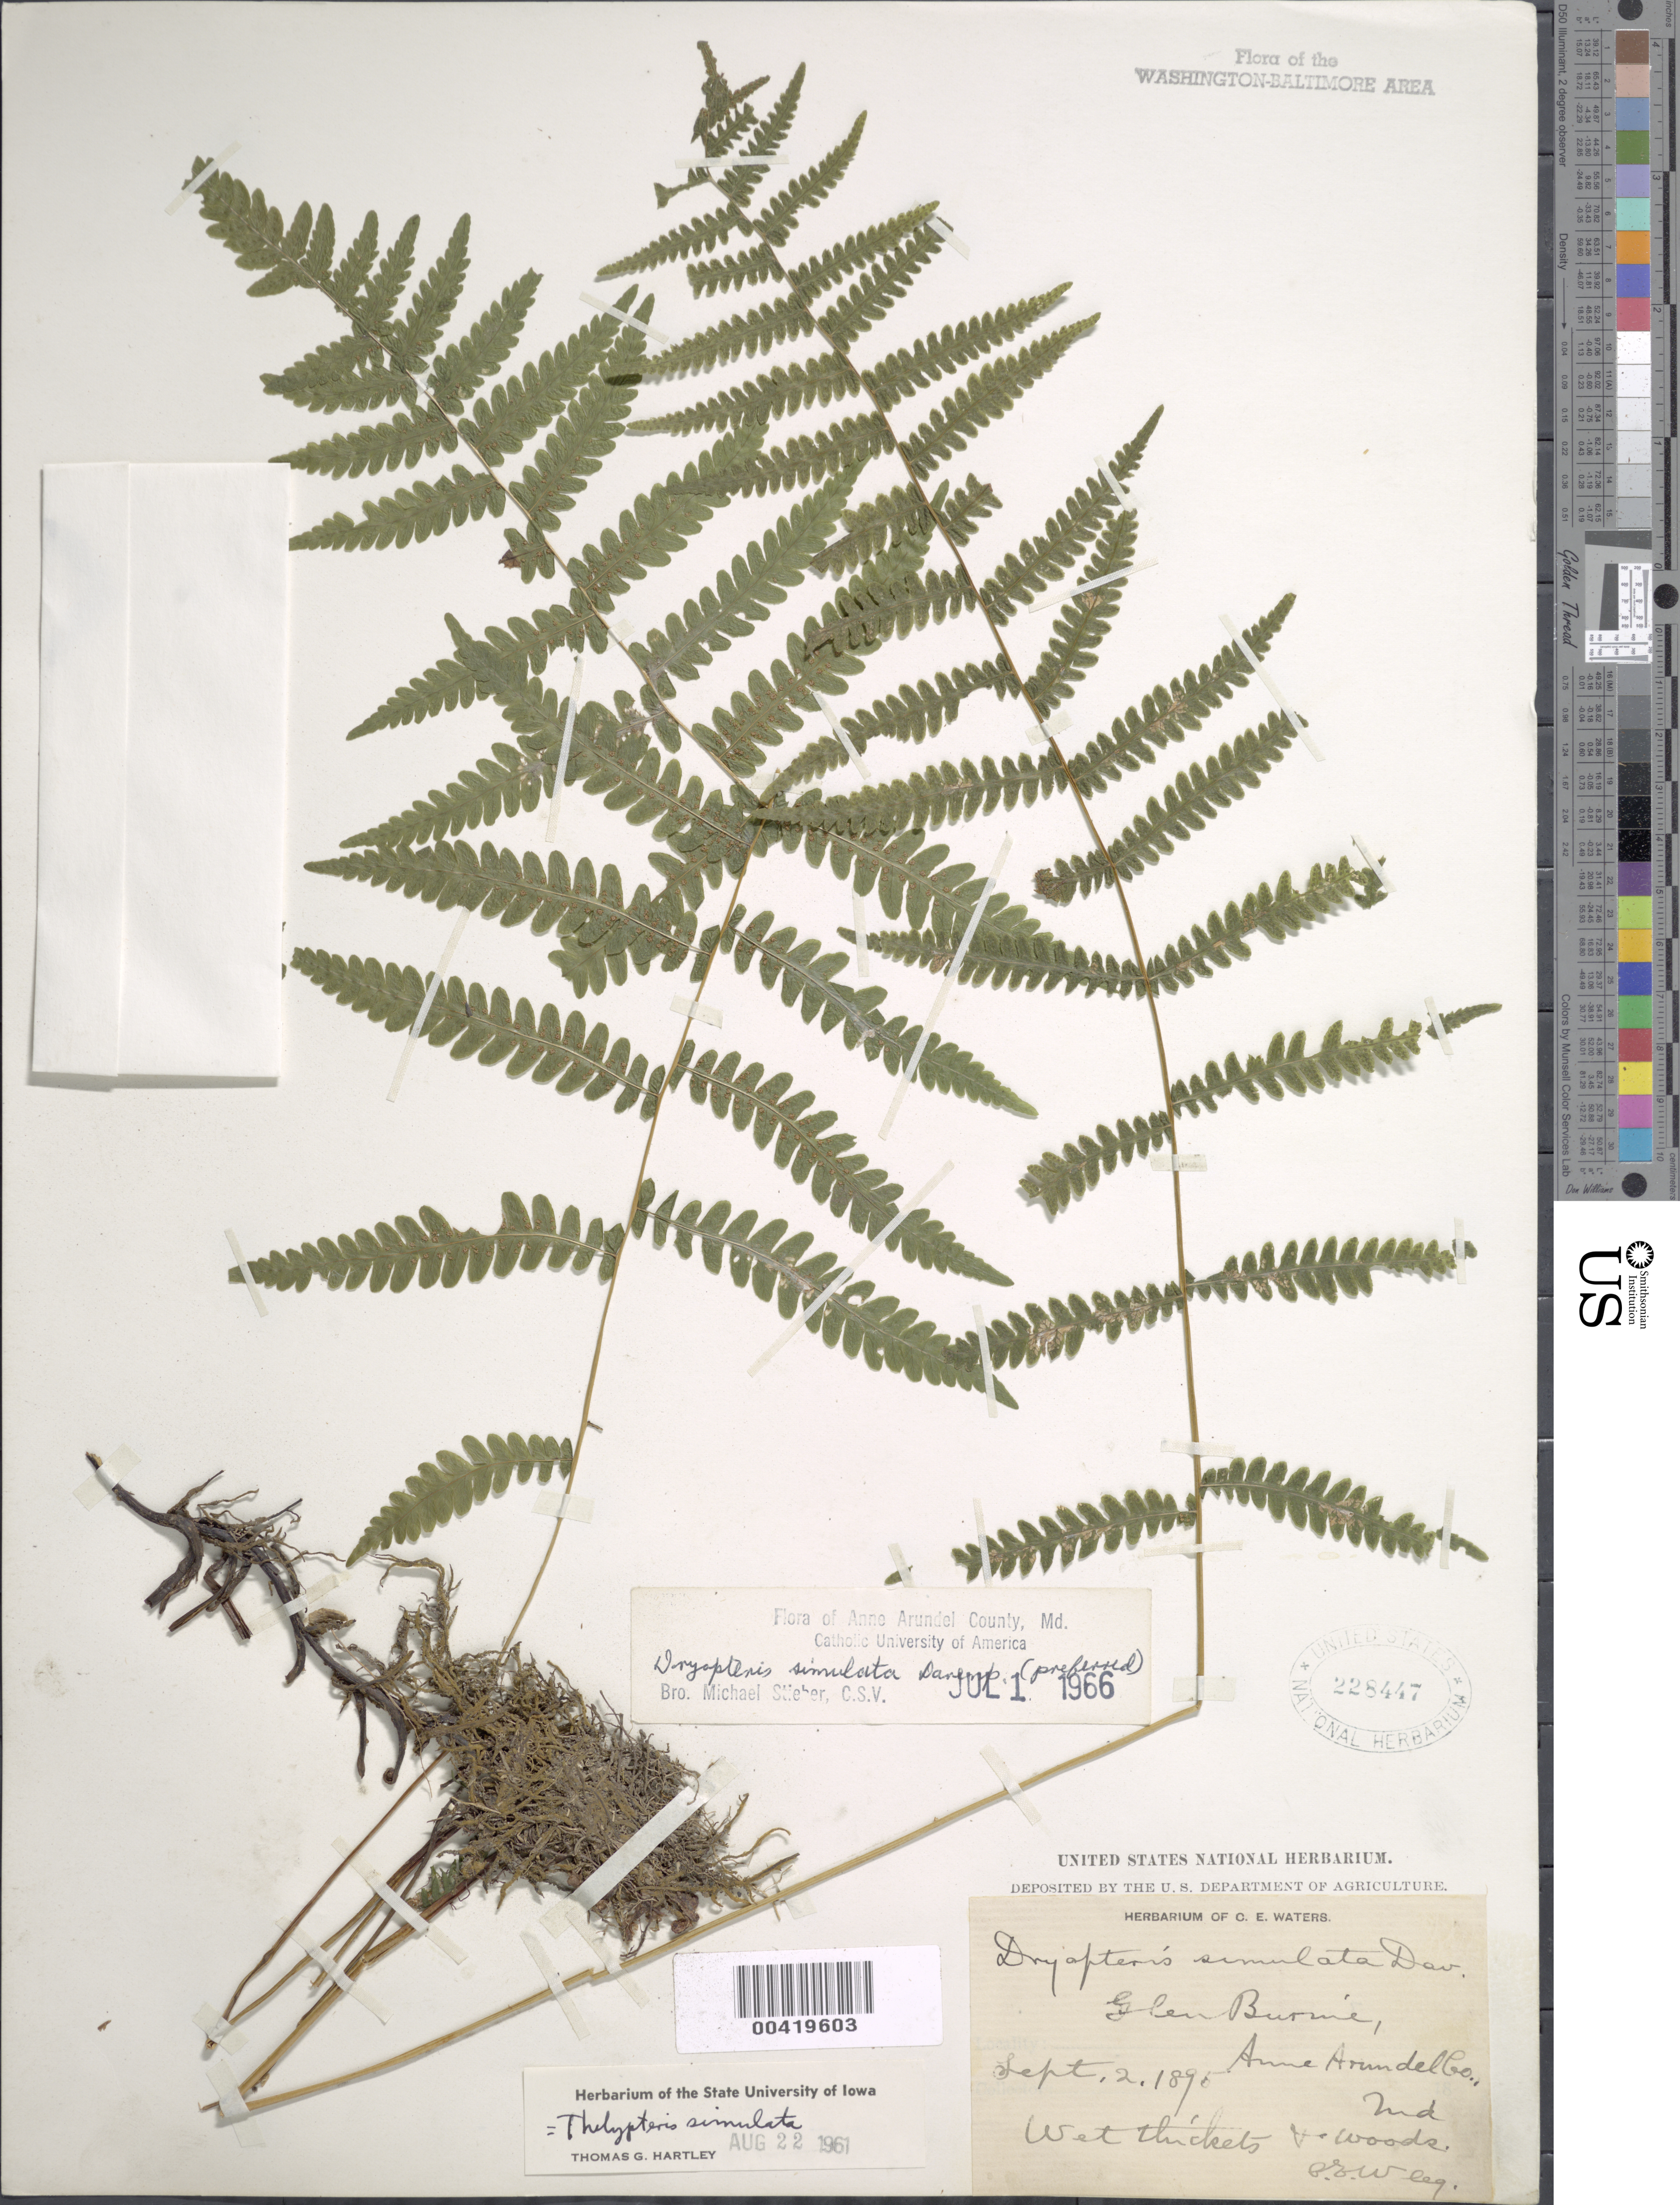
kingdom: Plantae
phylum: Tracheophyta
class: Polypodiopsida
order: Polypodiales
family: Thelypteridaceae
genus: Parathelypteris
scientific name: Parathelypteris simulata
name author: (Davenp.) Holttum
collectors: C. Waters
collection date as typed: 02 Sep 1895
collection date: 1895-09-02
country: United States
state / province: Maryland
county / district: Anne Arundel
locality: Glen Burnie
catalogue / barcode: US 228447